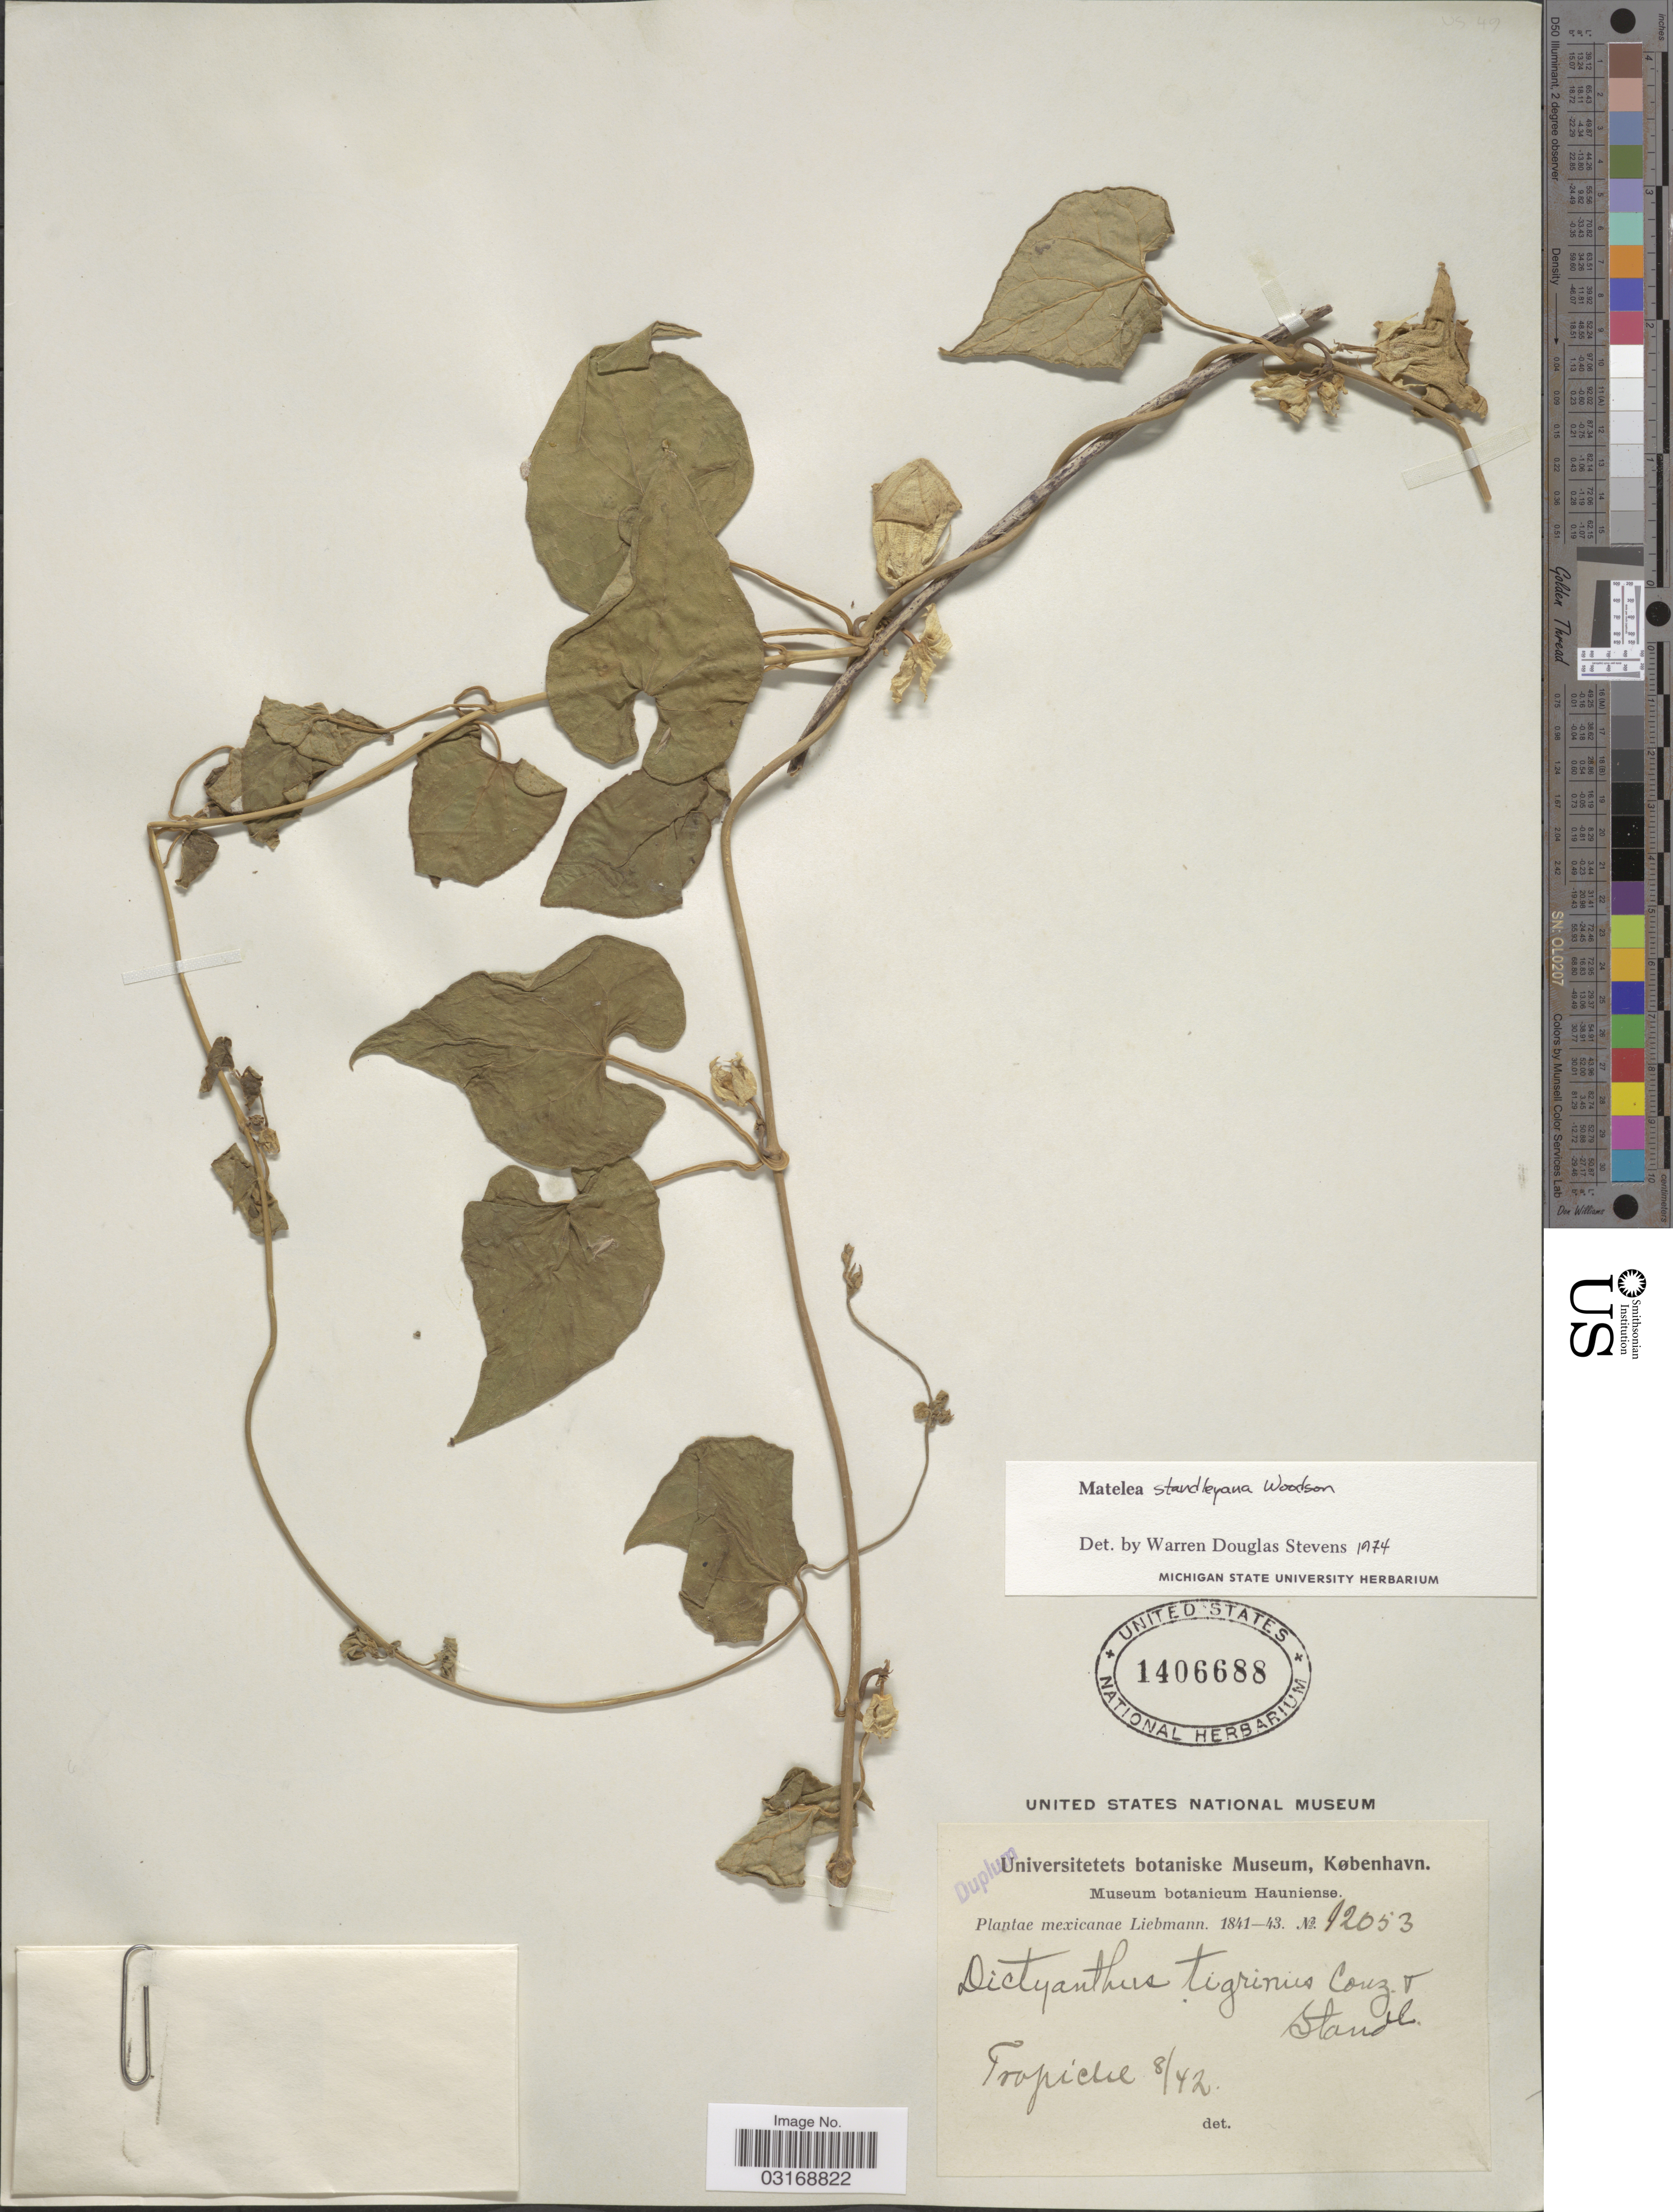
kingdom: Plantae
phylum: Tracheophyta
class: Magnoliopsida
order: Gentianales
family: Apocynaceae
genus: Matelea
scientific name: Matelea standleyana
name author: Woodson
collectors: Liebmann, --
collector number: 12053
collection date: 1842-08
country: Mexico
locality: Trapiche.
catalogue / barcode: US 1406688